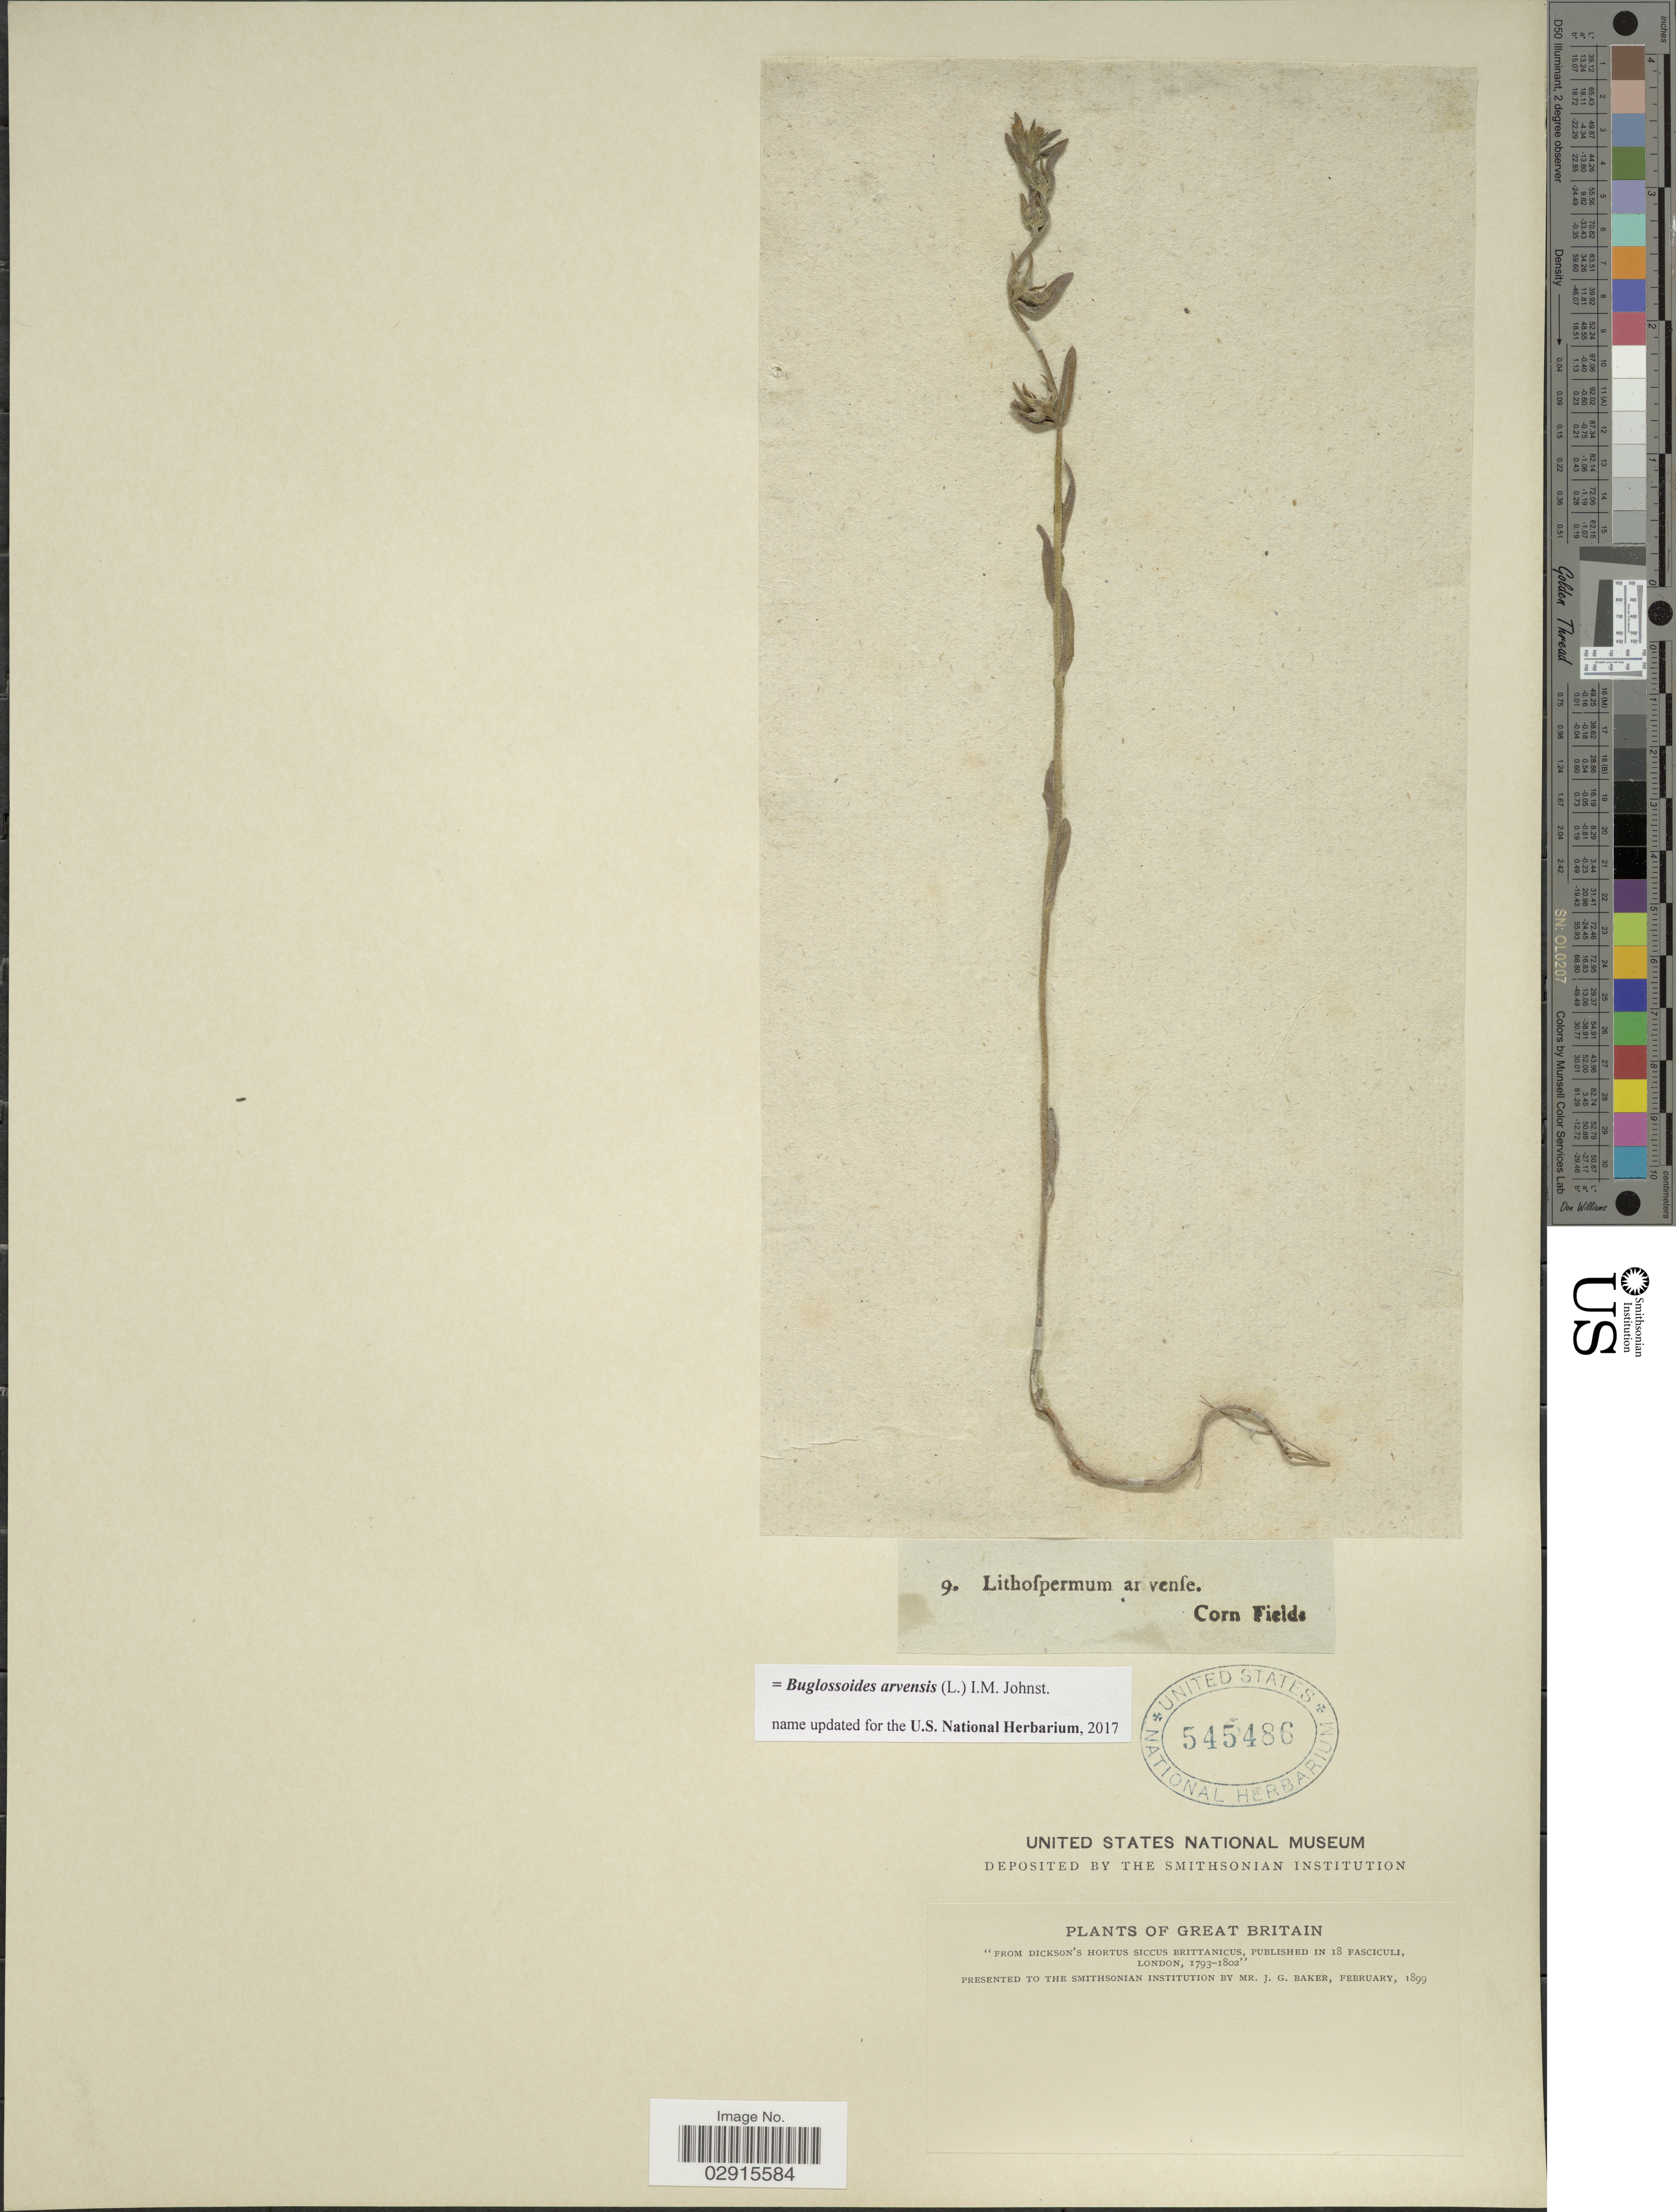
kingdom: Plantae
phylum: Tracheophyta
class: Magnoliopsida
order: Boraginales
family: Boraginaceae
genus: Buglossoides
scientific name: Buglossoides arvensis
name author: (L.) I.M. Johnst.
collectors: J. G. Baker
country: United Kingdom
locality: Great Britain.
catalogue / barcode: US 545486